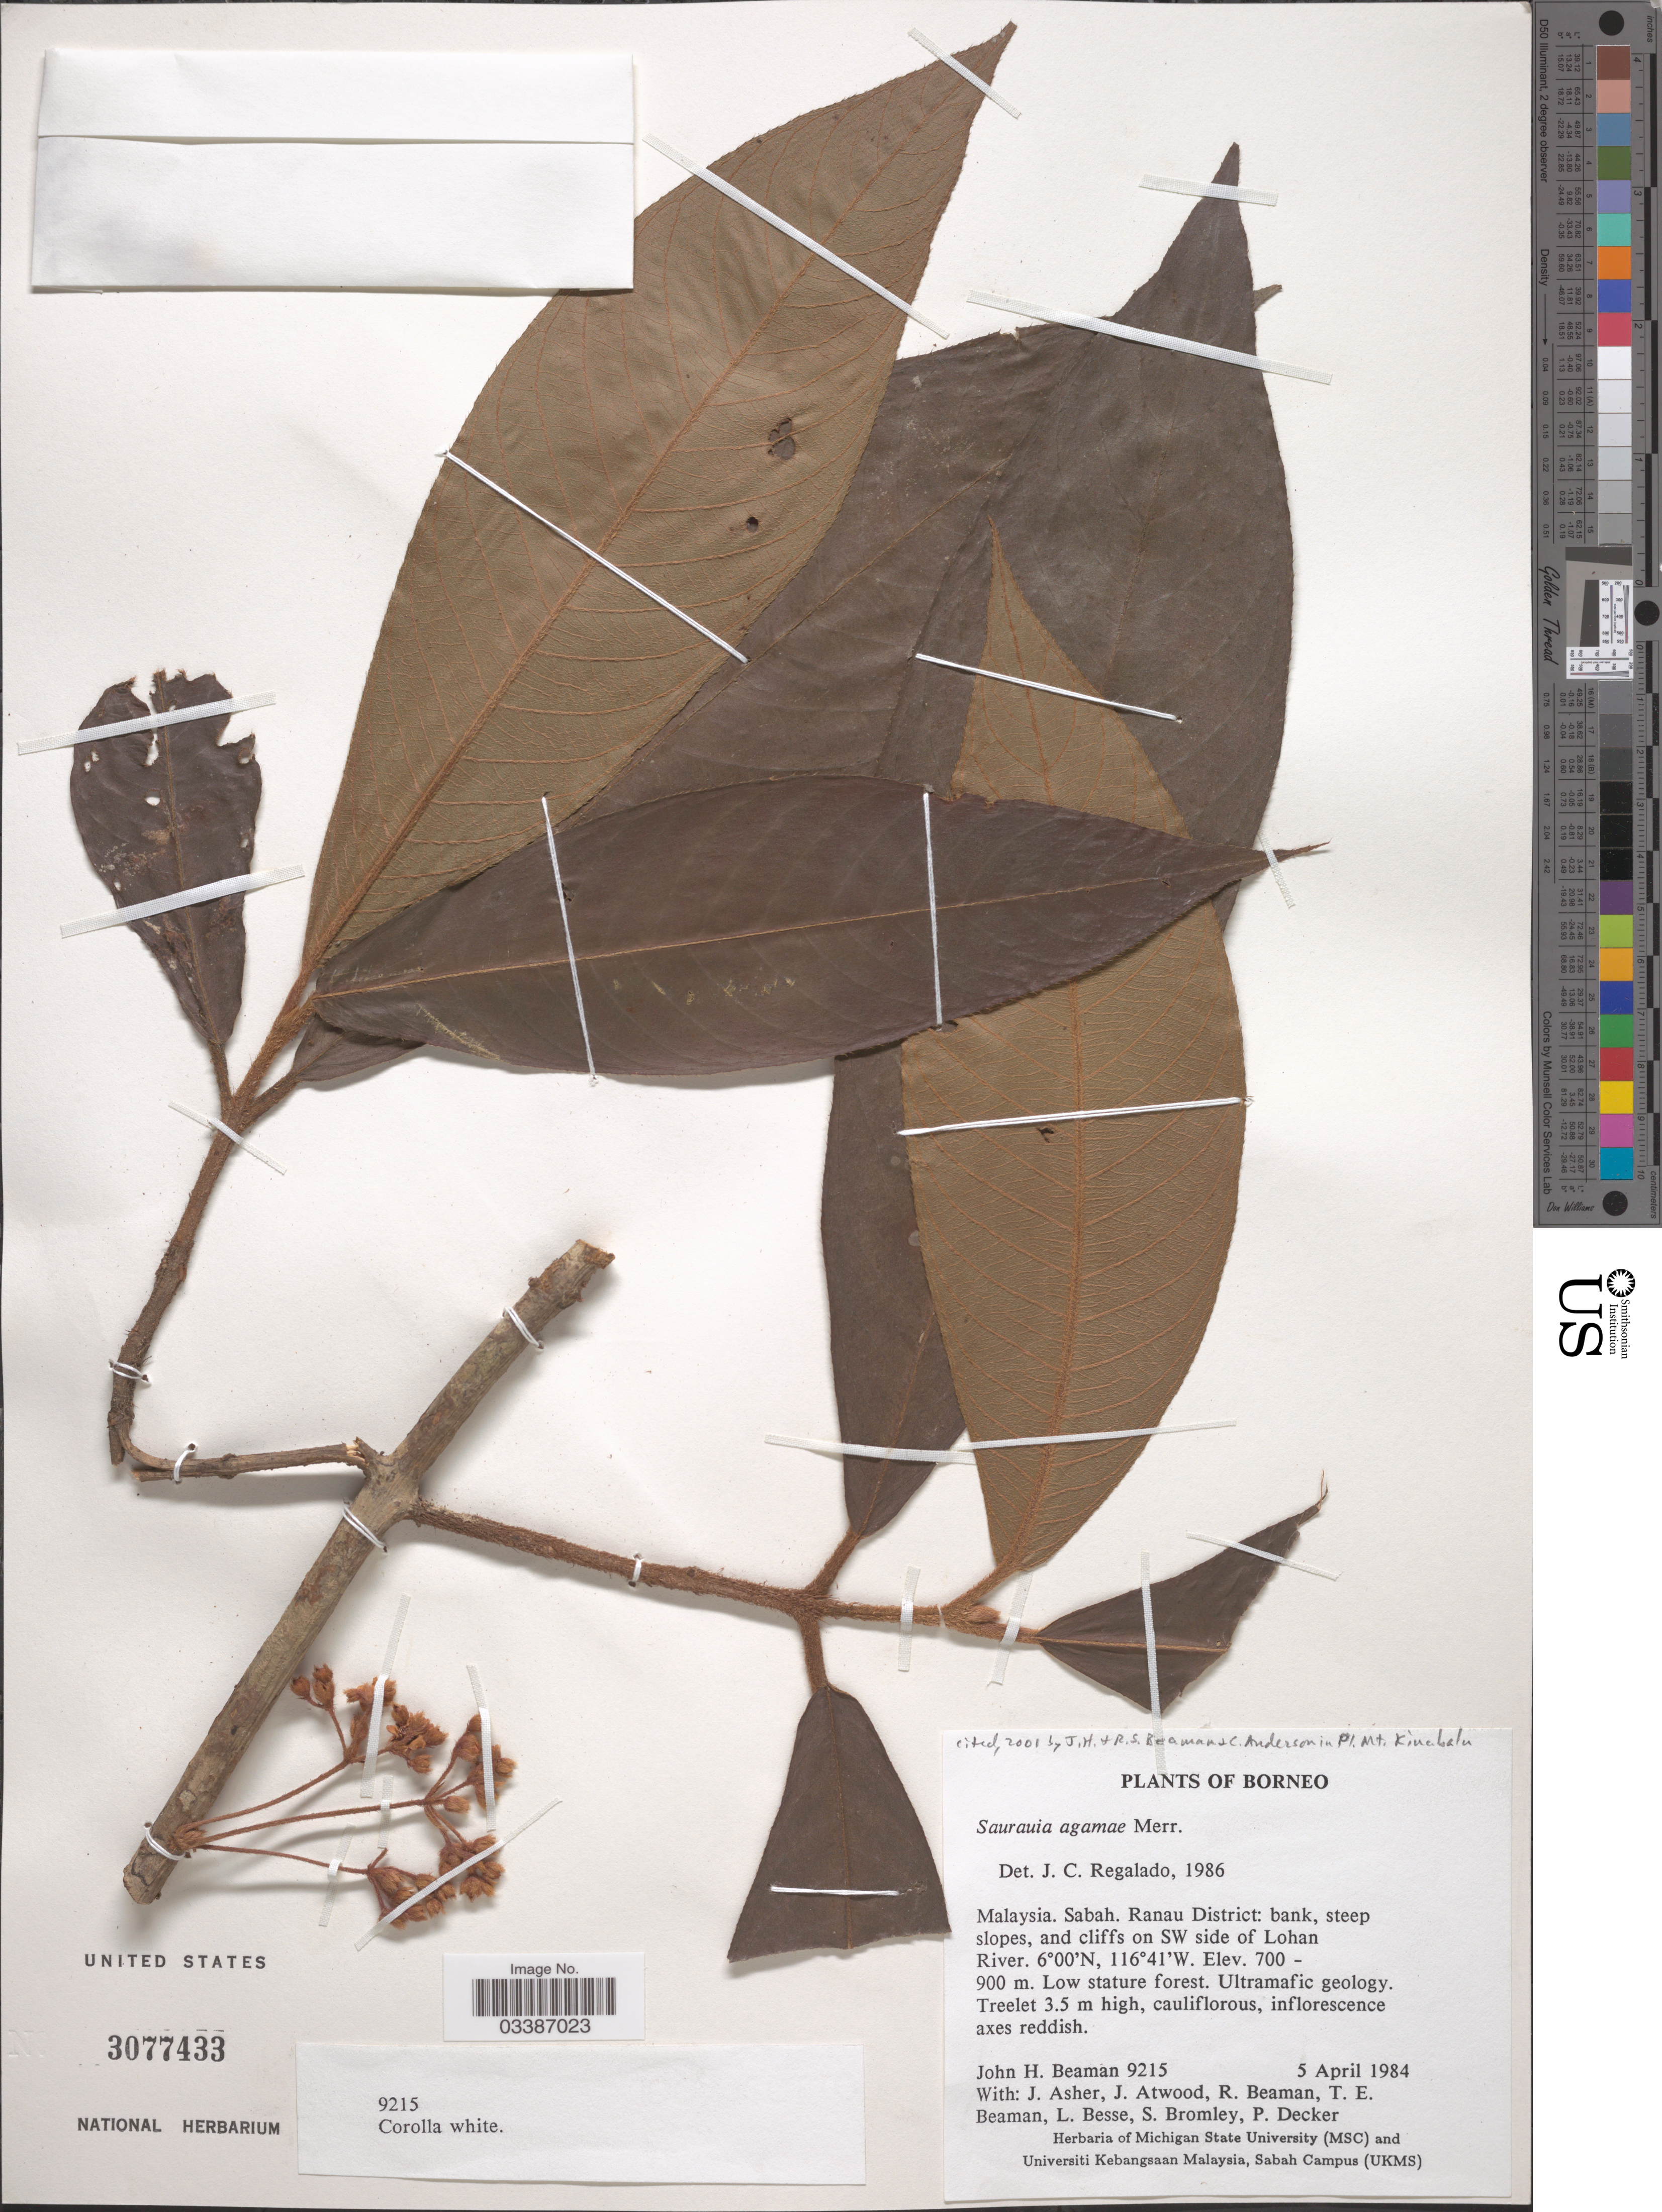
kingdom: Plantae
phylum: Tracheophyta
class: Magnoliopsida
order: Ericales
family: Actinidiaceae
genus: Saurauia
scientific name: Saurauia agamae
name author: Merr.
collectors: J. H. Beaman, J. Asher, J. Atwood, R. S. Beaman & et al.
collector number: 9215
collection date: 1984-04-05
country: Malaysia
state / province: Sabah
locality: Borneo. Ranau District: bank, steep slopes, and cliffs on SW side of Lohan River.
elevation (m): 700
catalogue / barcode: US 3077433